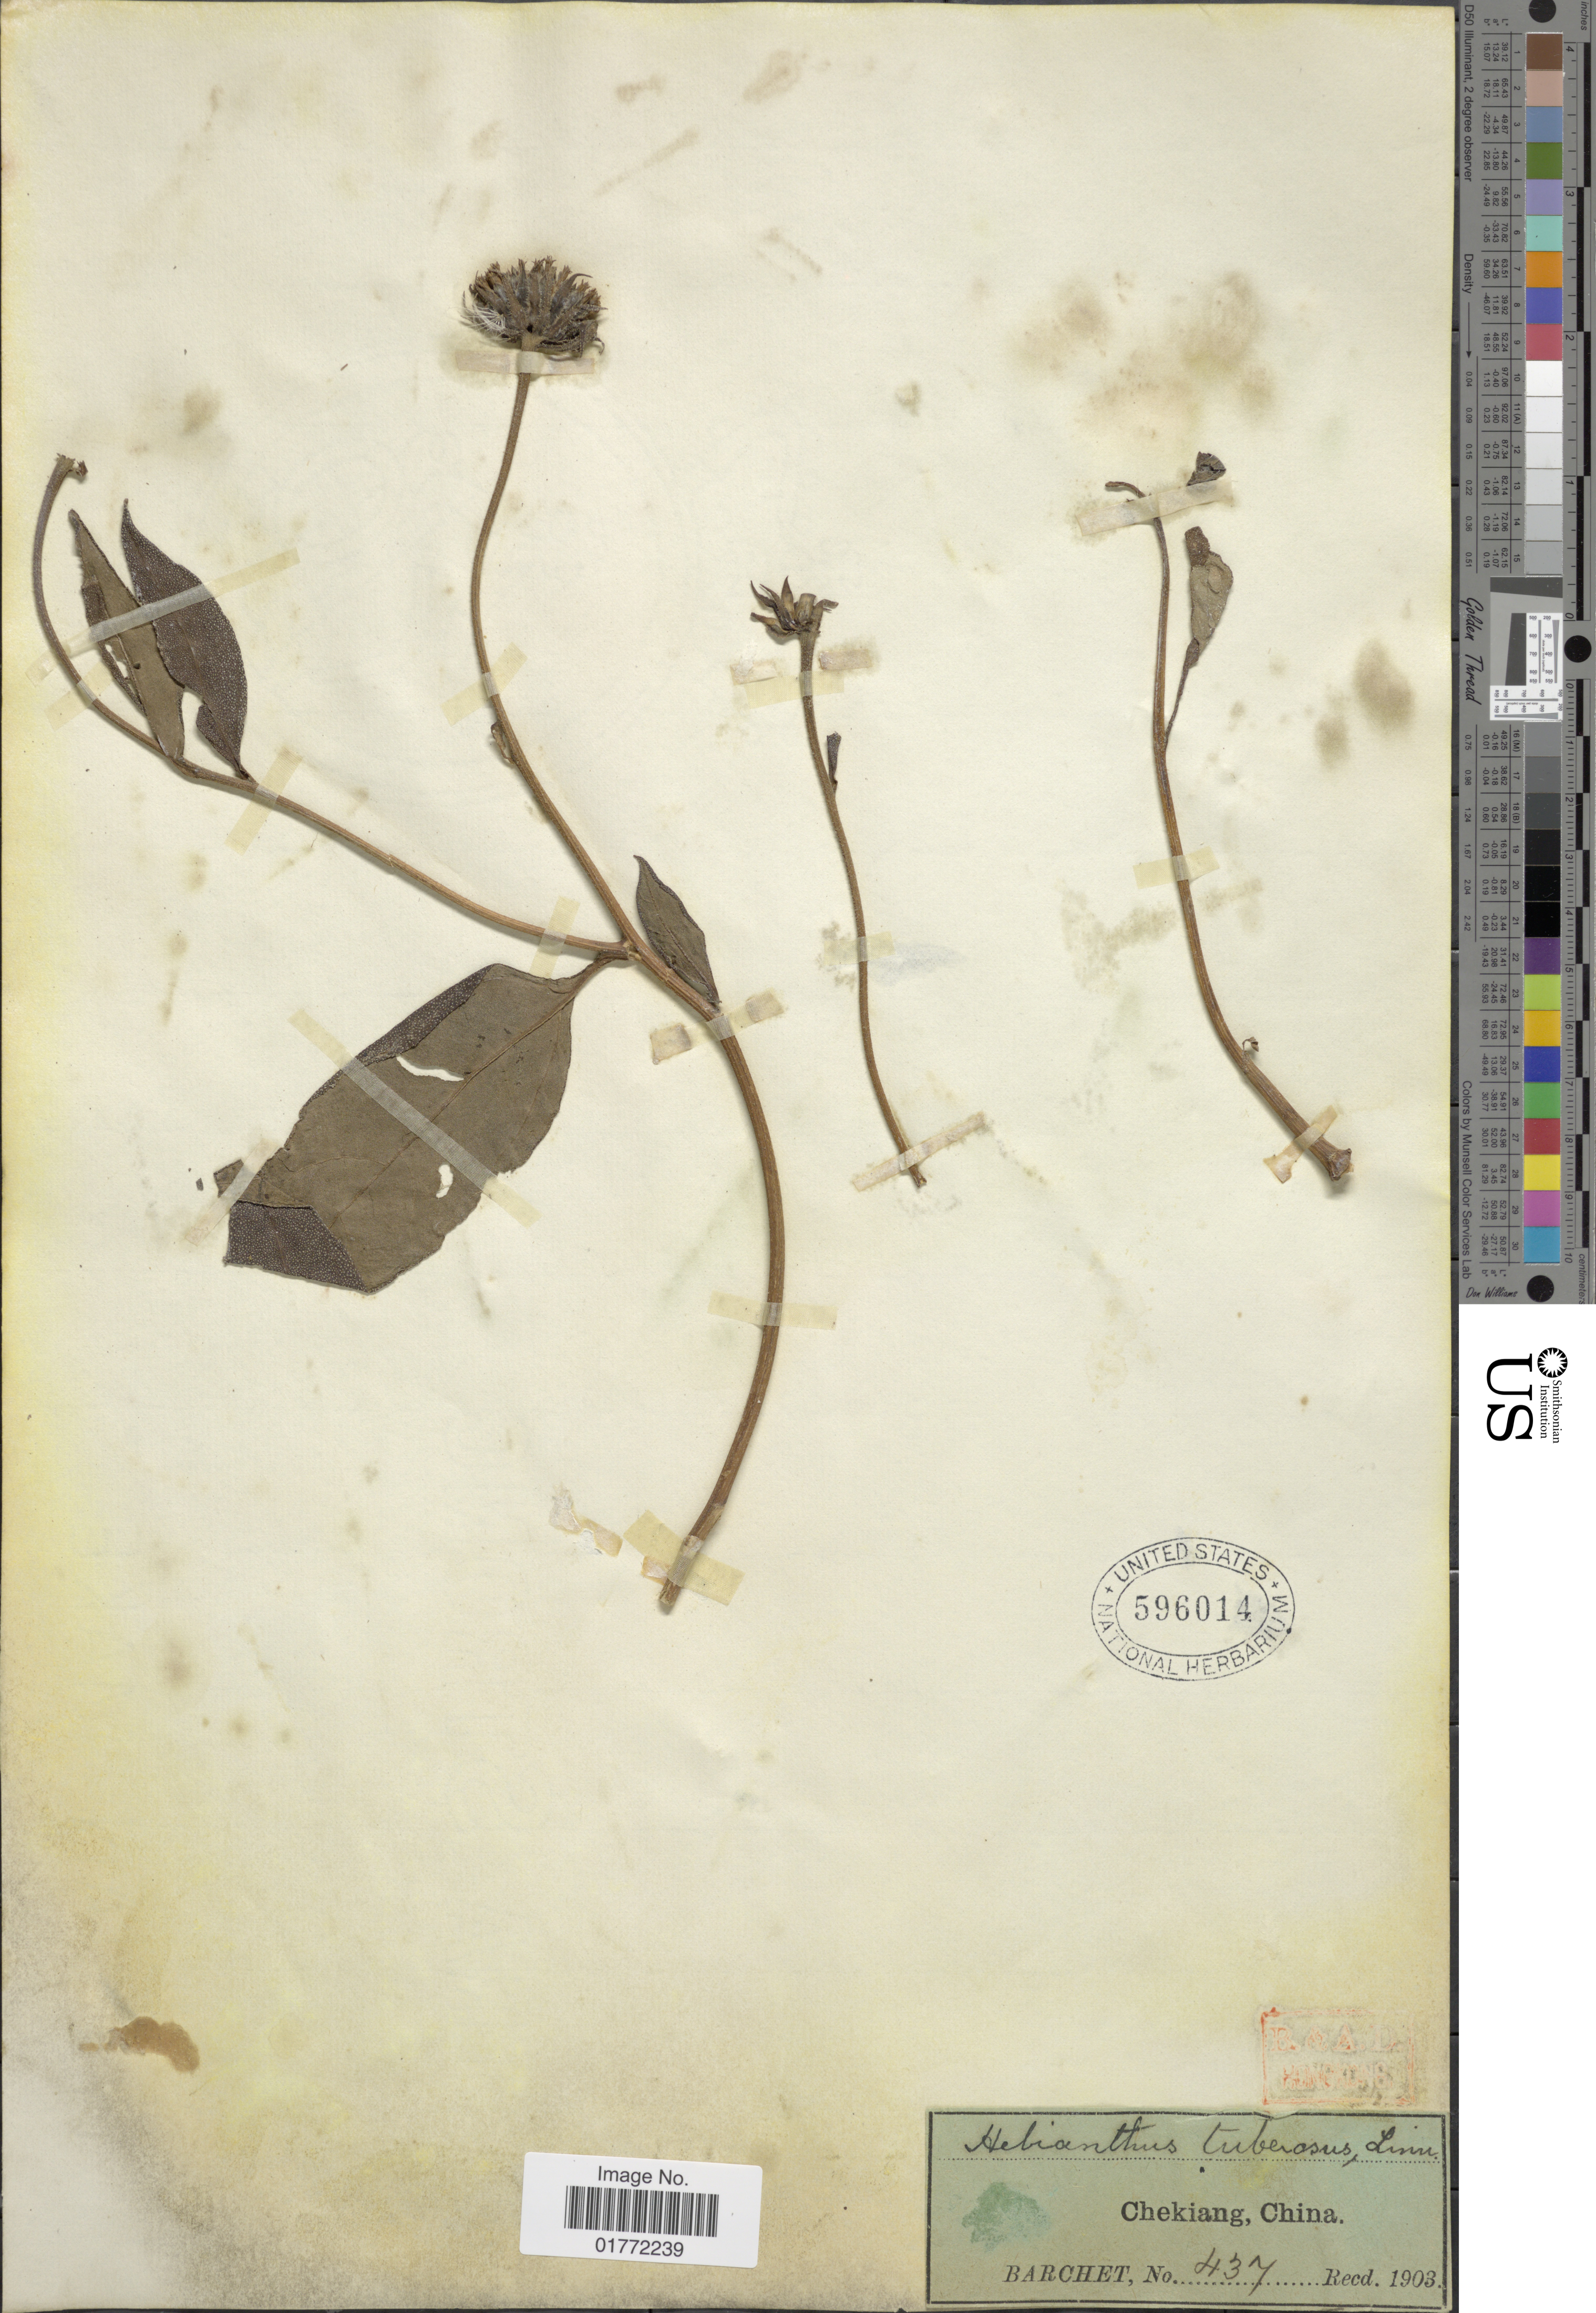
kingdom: Plantae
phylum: Tracheophyta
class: Magnoliopsida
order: Asterales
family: Asteraceae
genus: Helianthus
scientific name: Helianthus tuberosus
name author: L.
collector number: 437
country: China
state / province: Zhejiang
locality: Chekiang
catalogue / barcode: US 596014